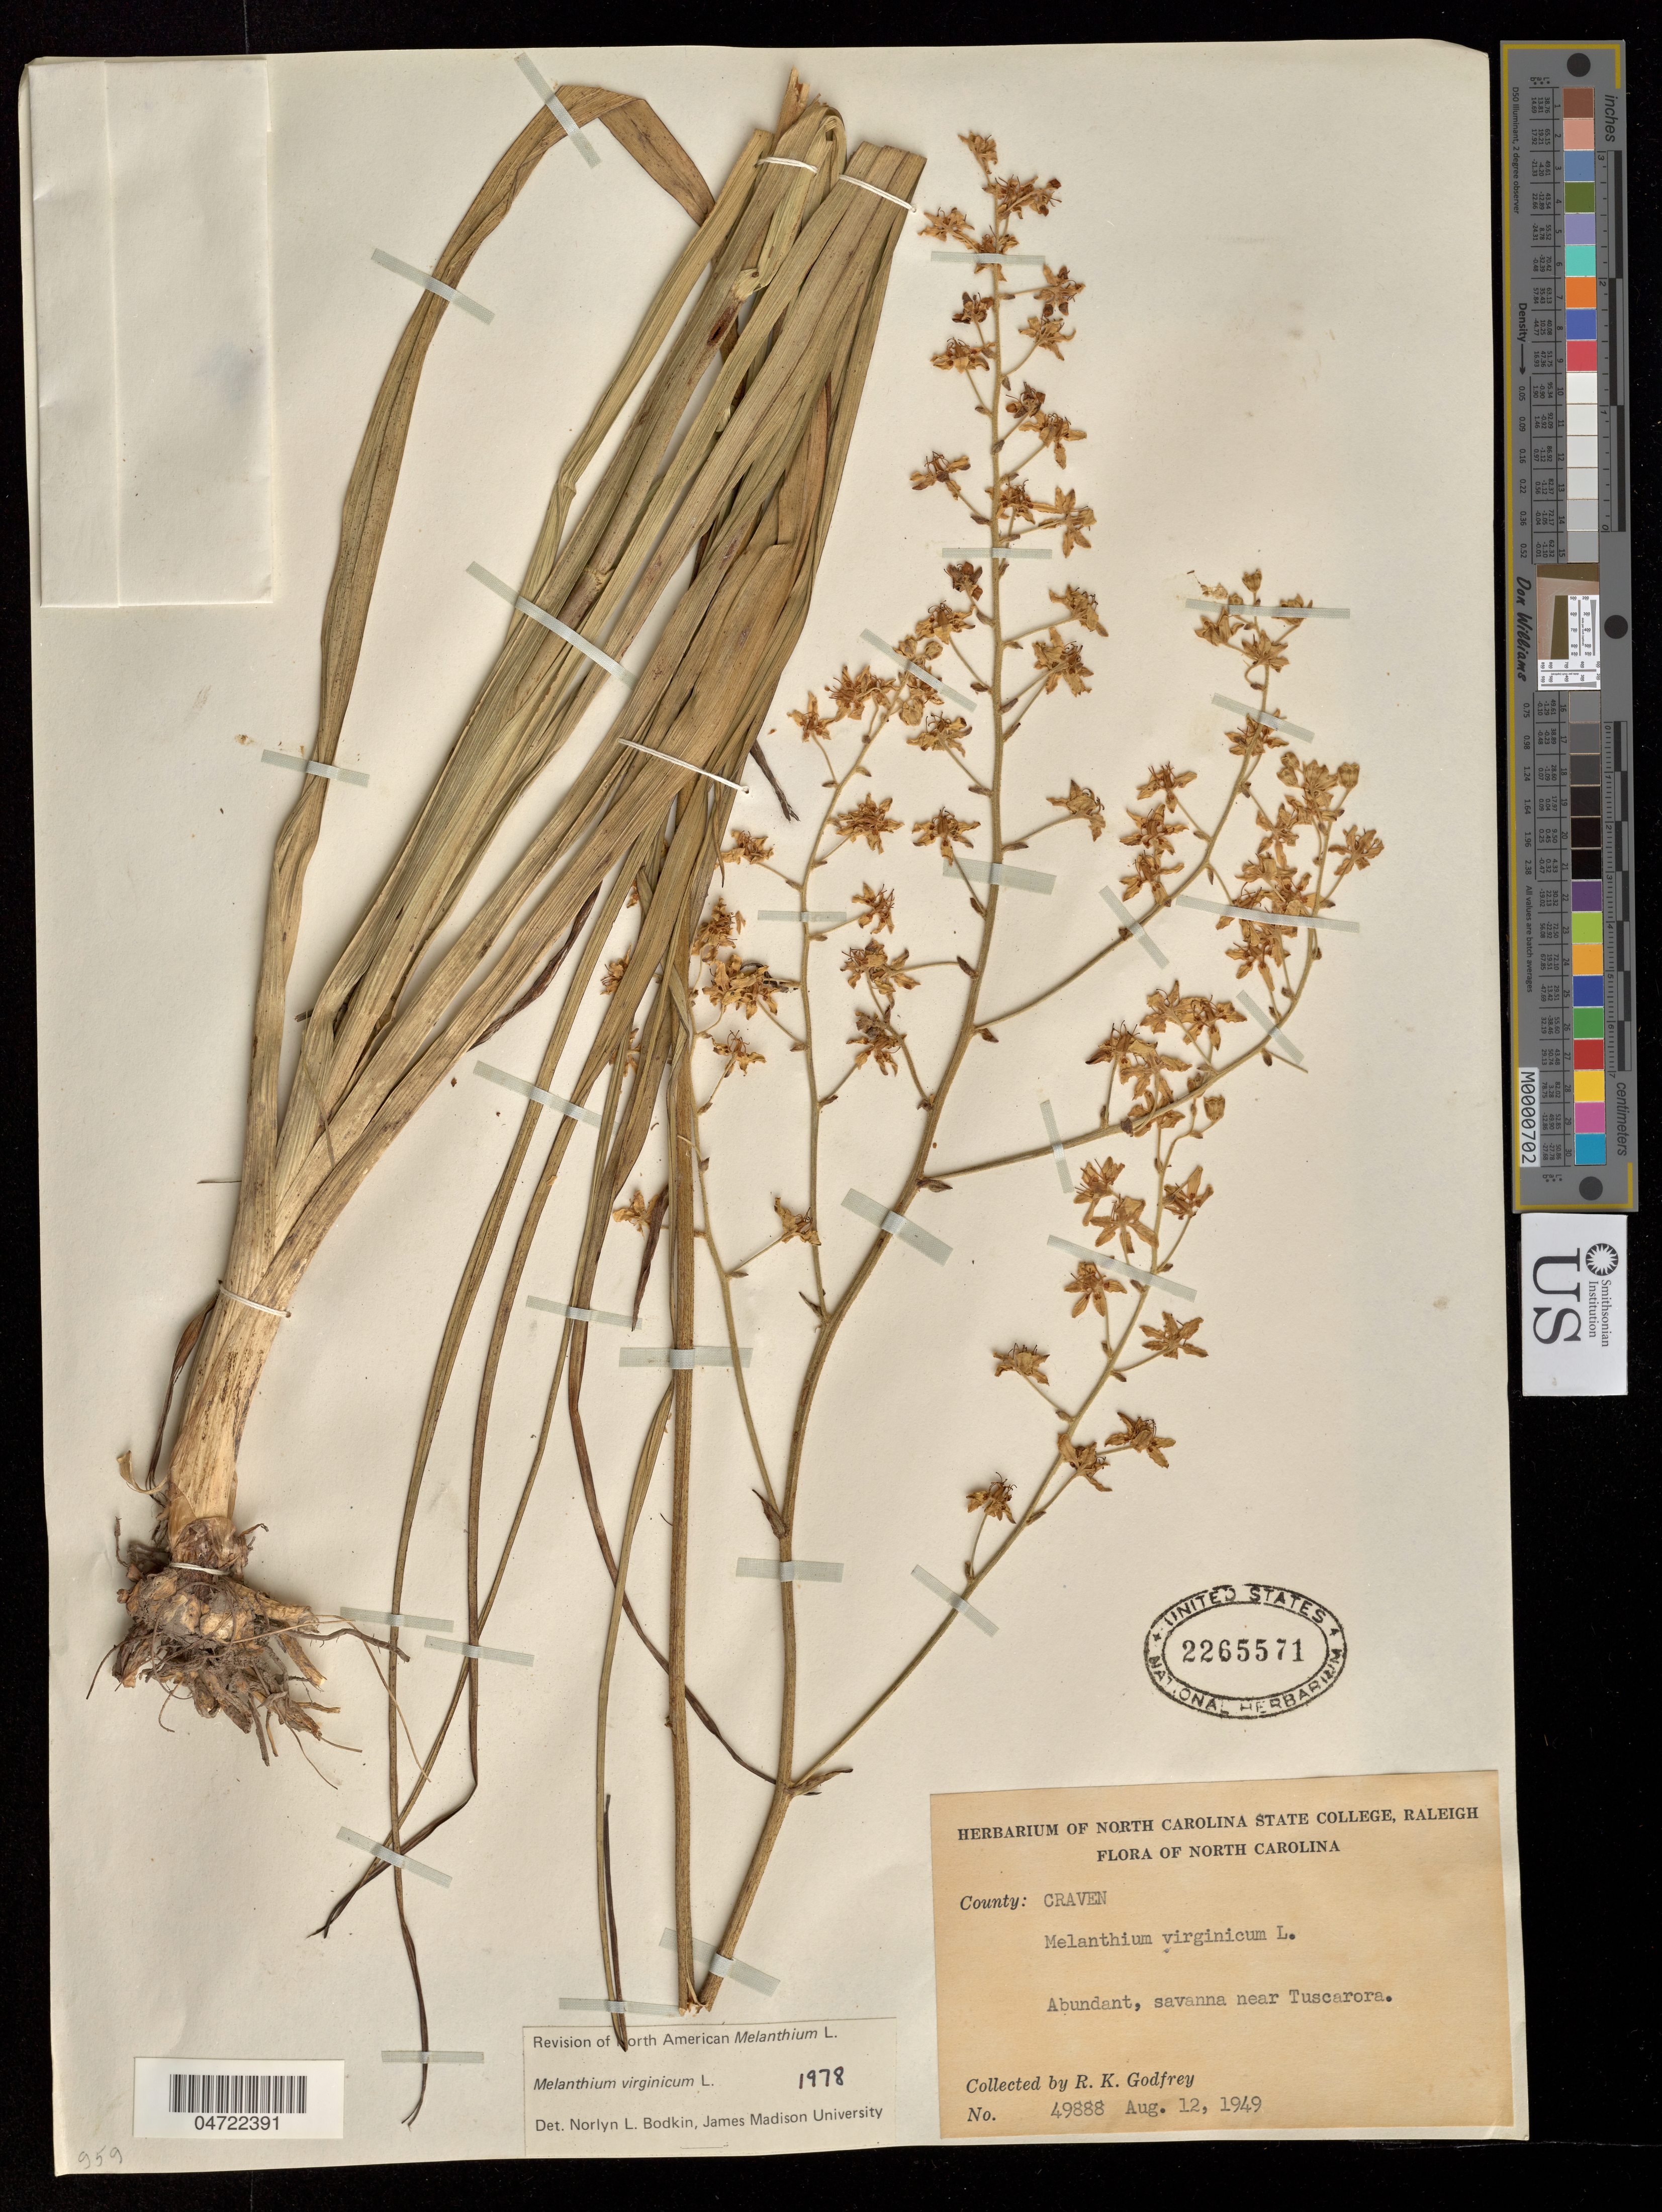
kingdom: Plantae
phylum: Tracheophyta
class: Liliopsida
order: Liliales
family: Melanthiaceae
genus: Melanthium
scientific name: Melanthium virginicum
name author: L.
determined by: Bodkin, N. L.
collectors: R. K. Godfrey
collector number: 49888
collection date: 1949-08-12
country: United States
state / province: North Carolina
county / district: Craven County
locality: Near Tuscarora.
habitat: Savanna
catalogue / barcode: US 2265571